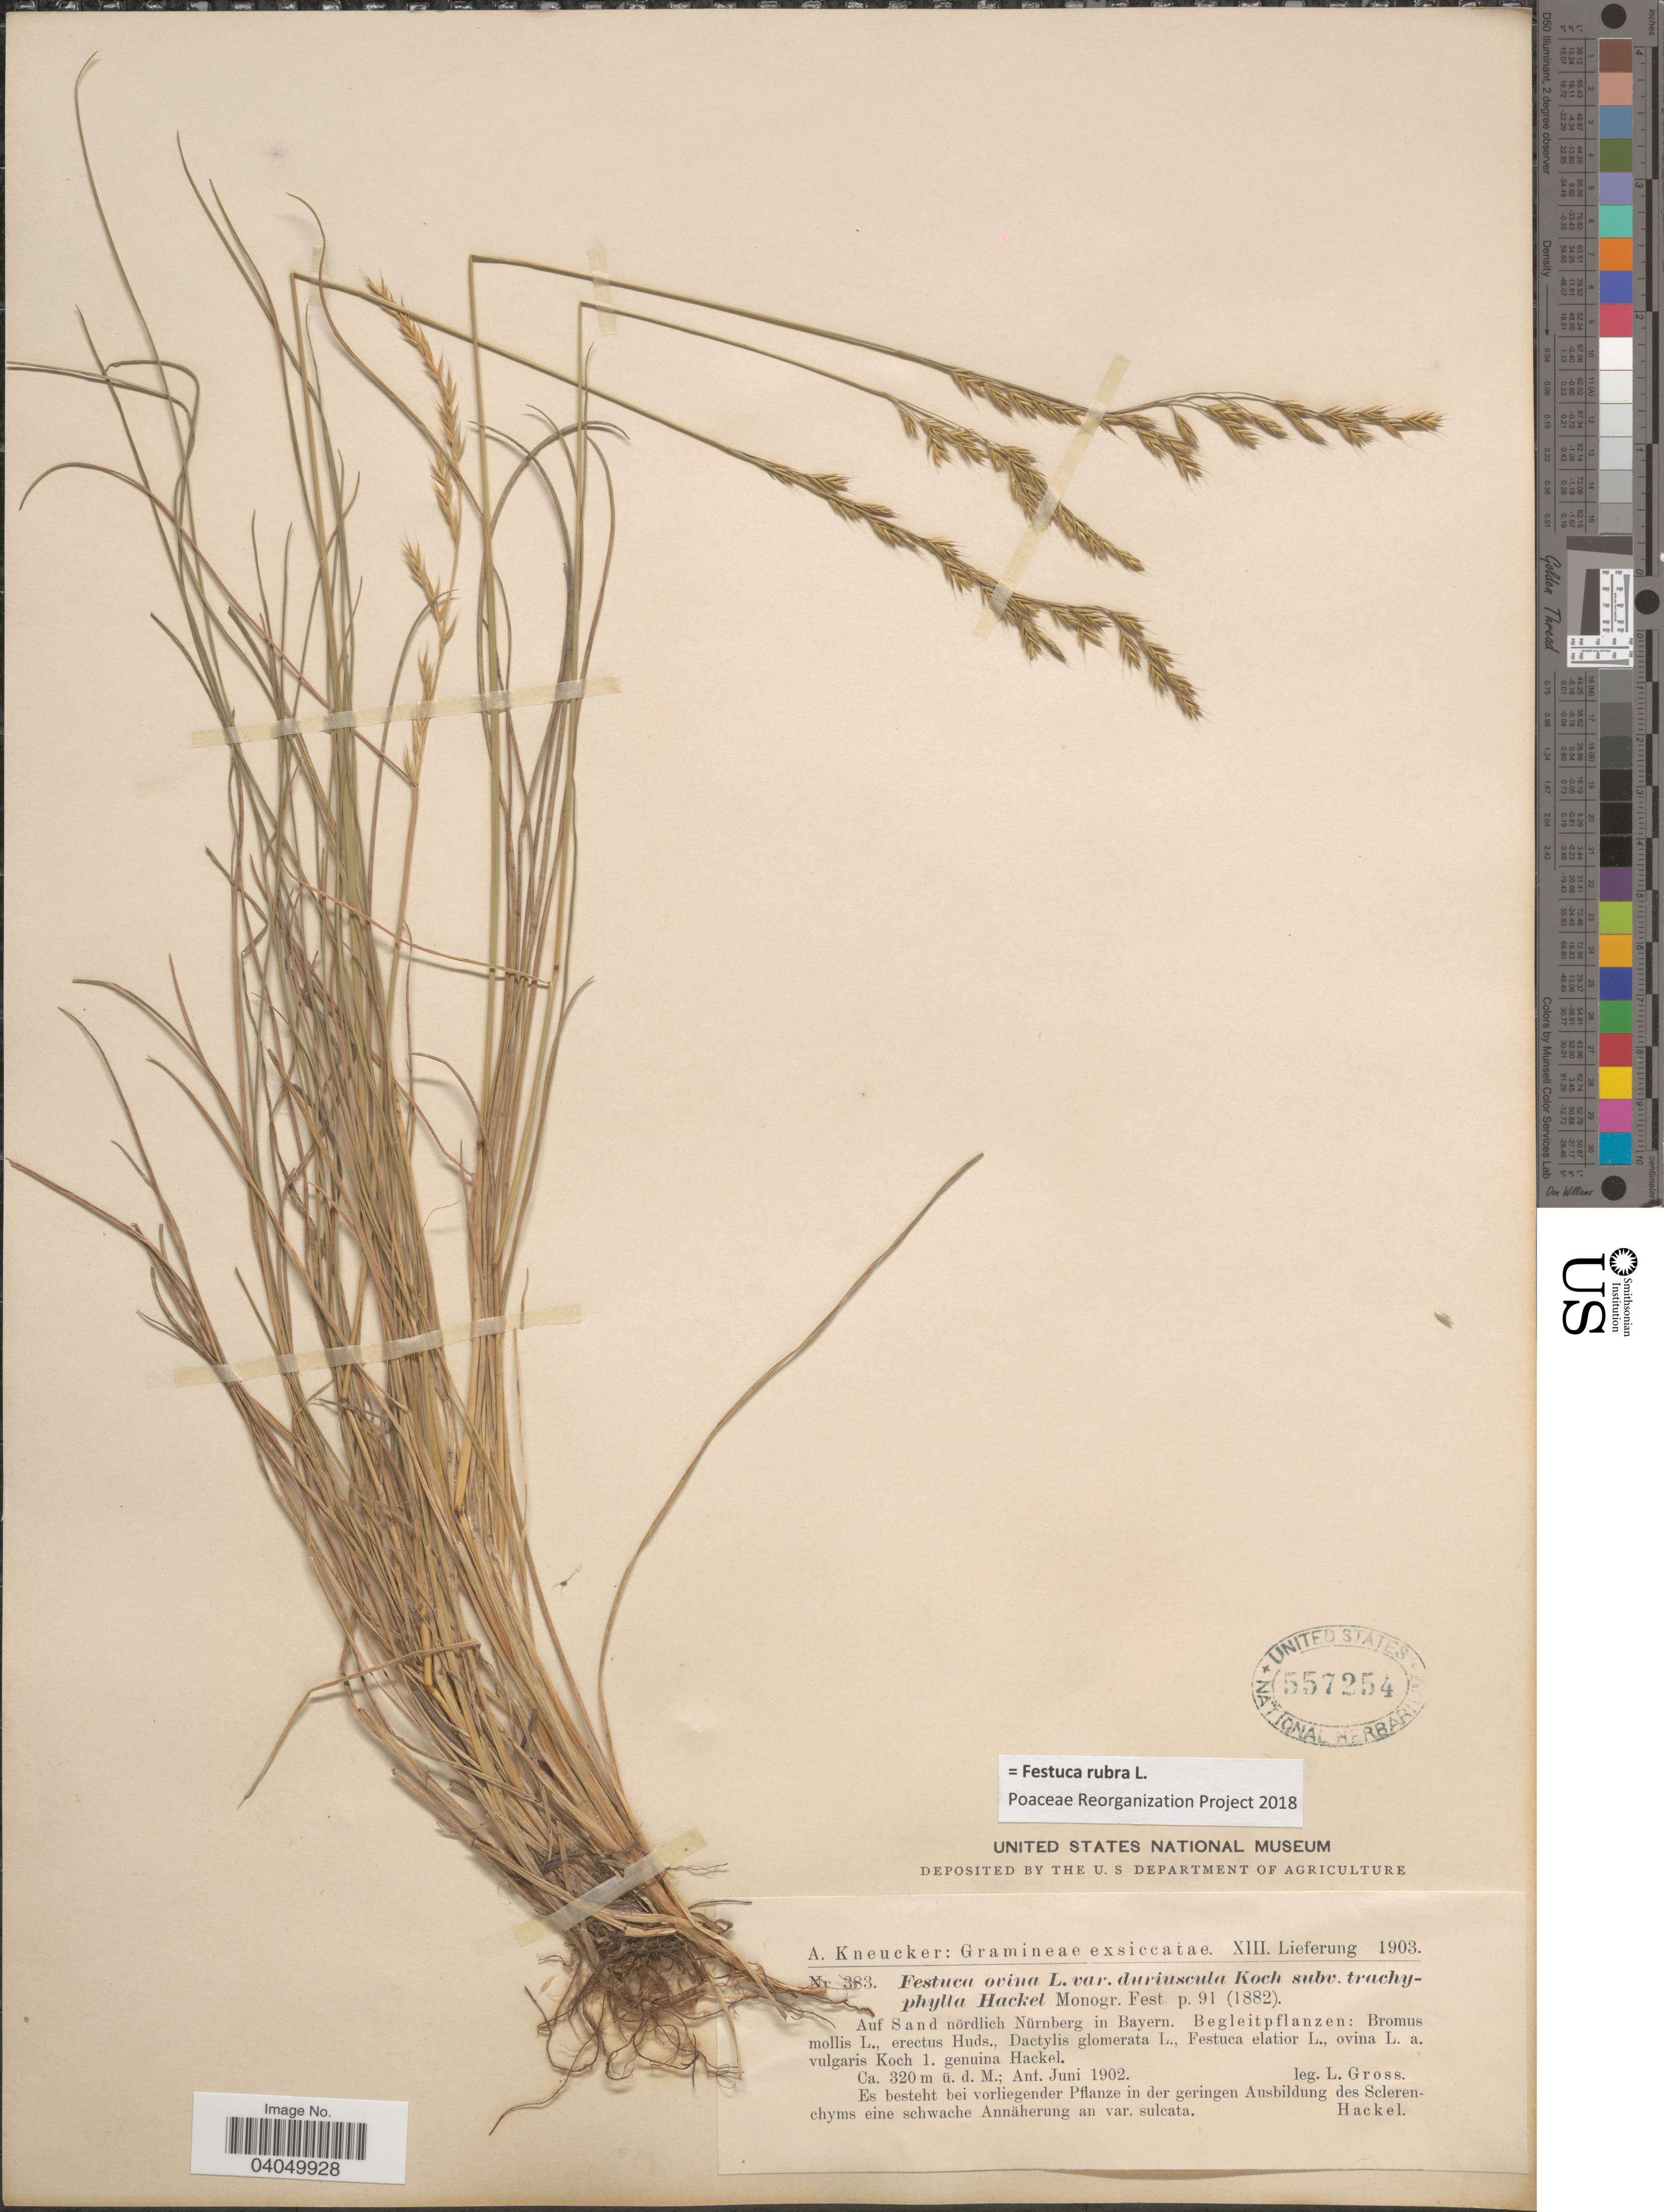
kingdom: Plantae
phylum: Tracheophyta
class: Liliopsida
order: Poales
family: Poaceae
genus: Festuca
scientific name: Festuca rubra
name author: L.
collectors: L. Gross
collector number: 383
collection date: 1902-06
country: Germany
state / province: Bayern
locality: Auf Sand nördlich Nürnberg in Bayern.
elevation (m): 320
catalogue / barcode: US 557254